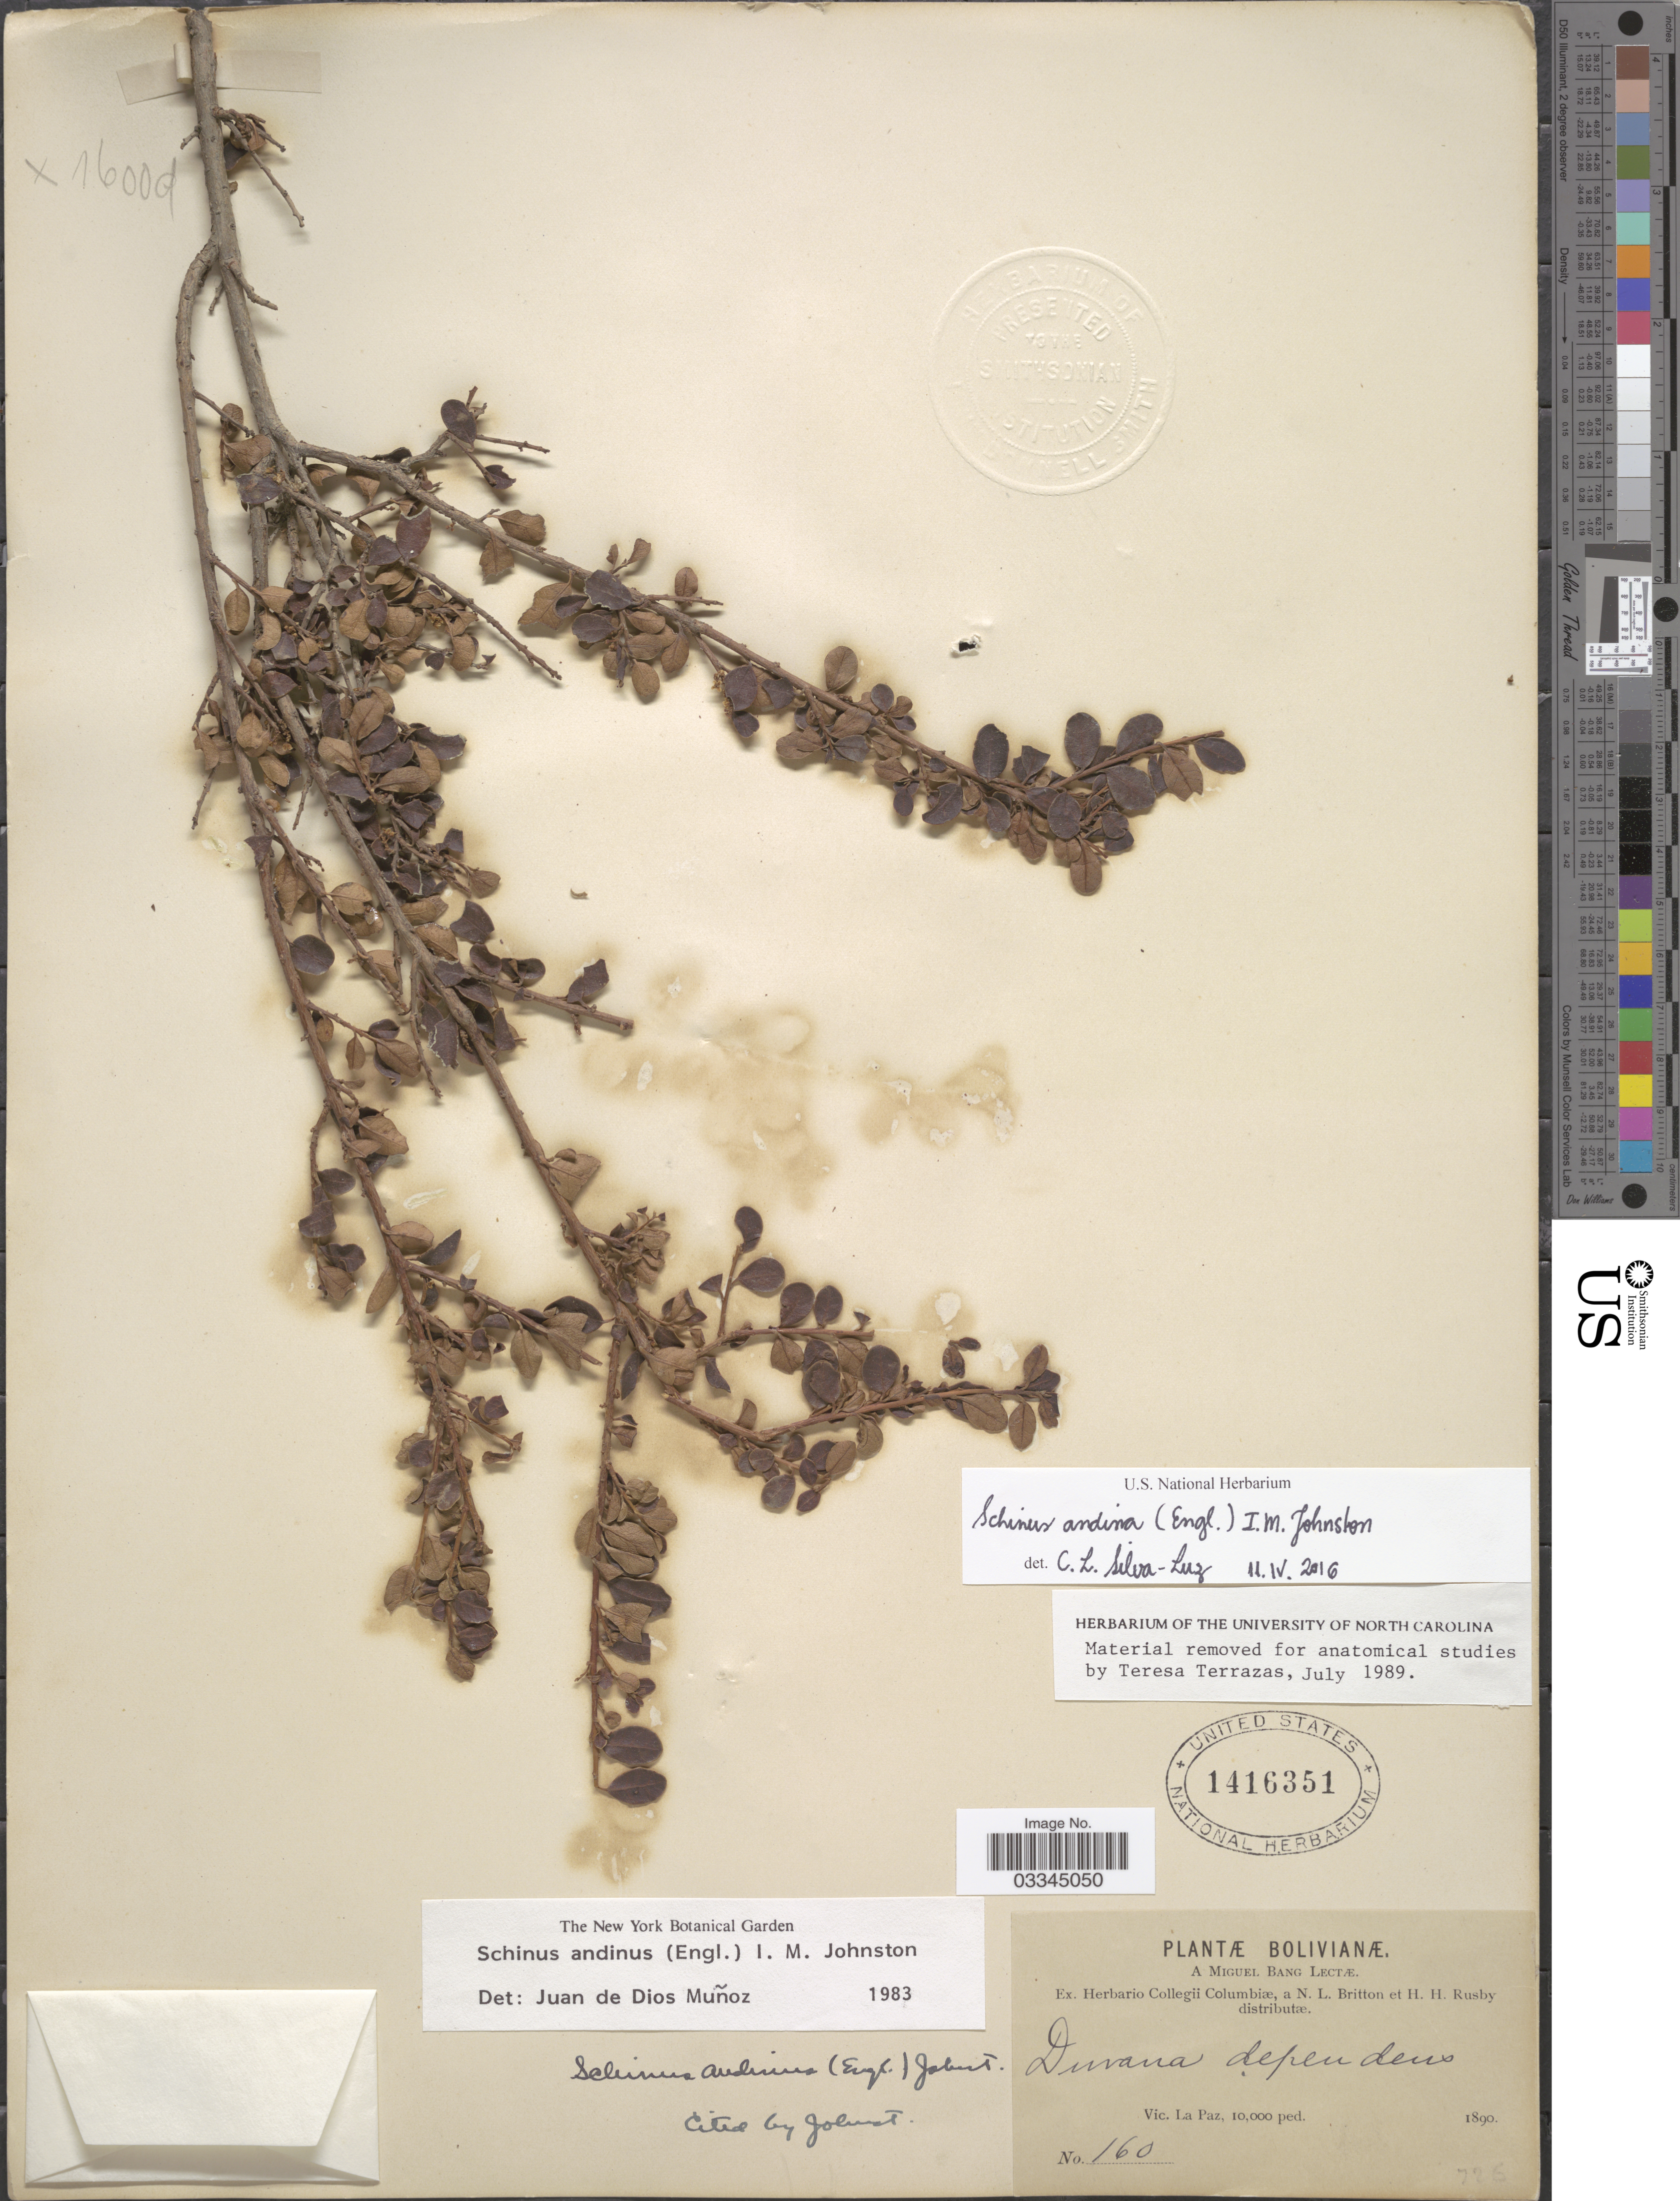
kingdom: Plantae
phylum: Tracheophyta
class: Magnoliopsida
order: Sapindales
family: Anacardiaceae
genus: Schinus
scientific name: Schinus subtridentata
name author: (Kuntze) Silva-Luz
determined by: Mitchell, J. D.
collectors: M. Bang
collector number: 160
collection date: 1890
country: Bolivia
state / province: La Paz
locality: Vic. La Paz.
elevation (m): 3048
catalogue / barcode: US 1416351